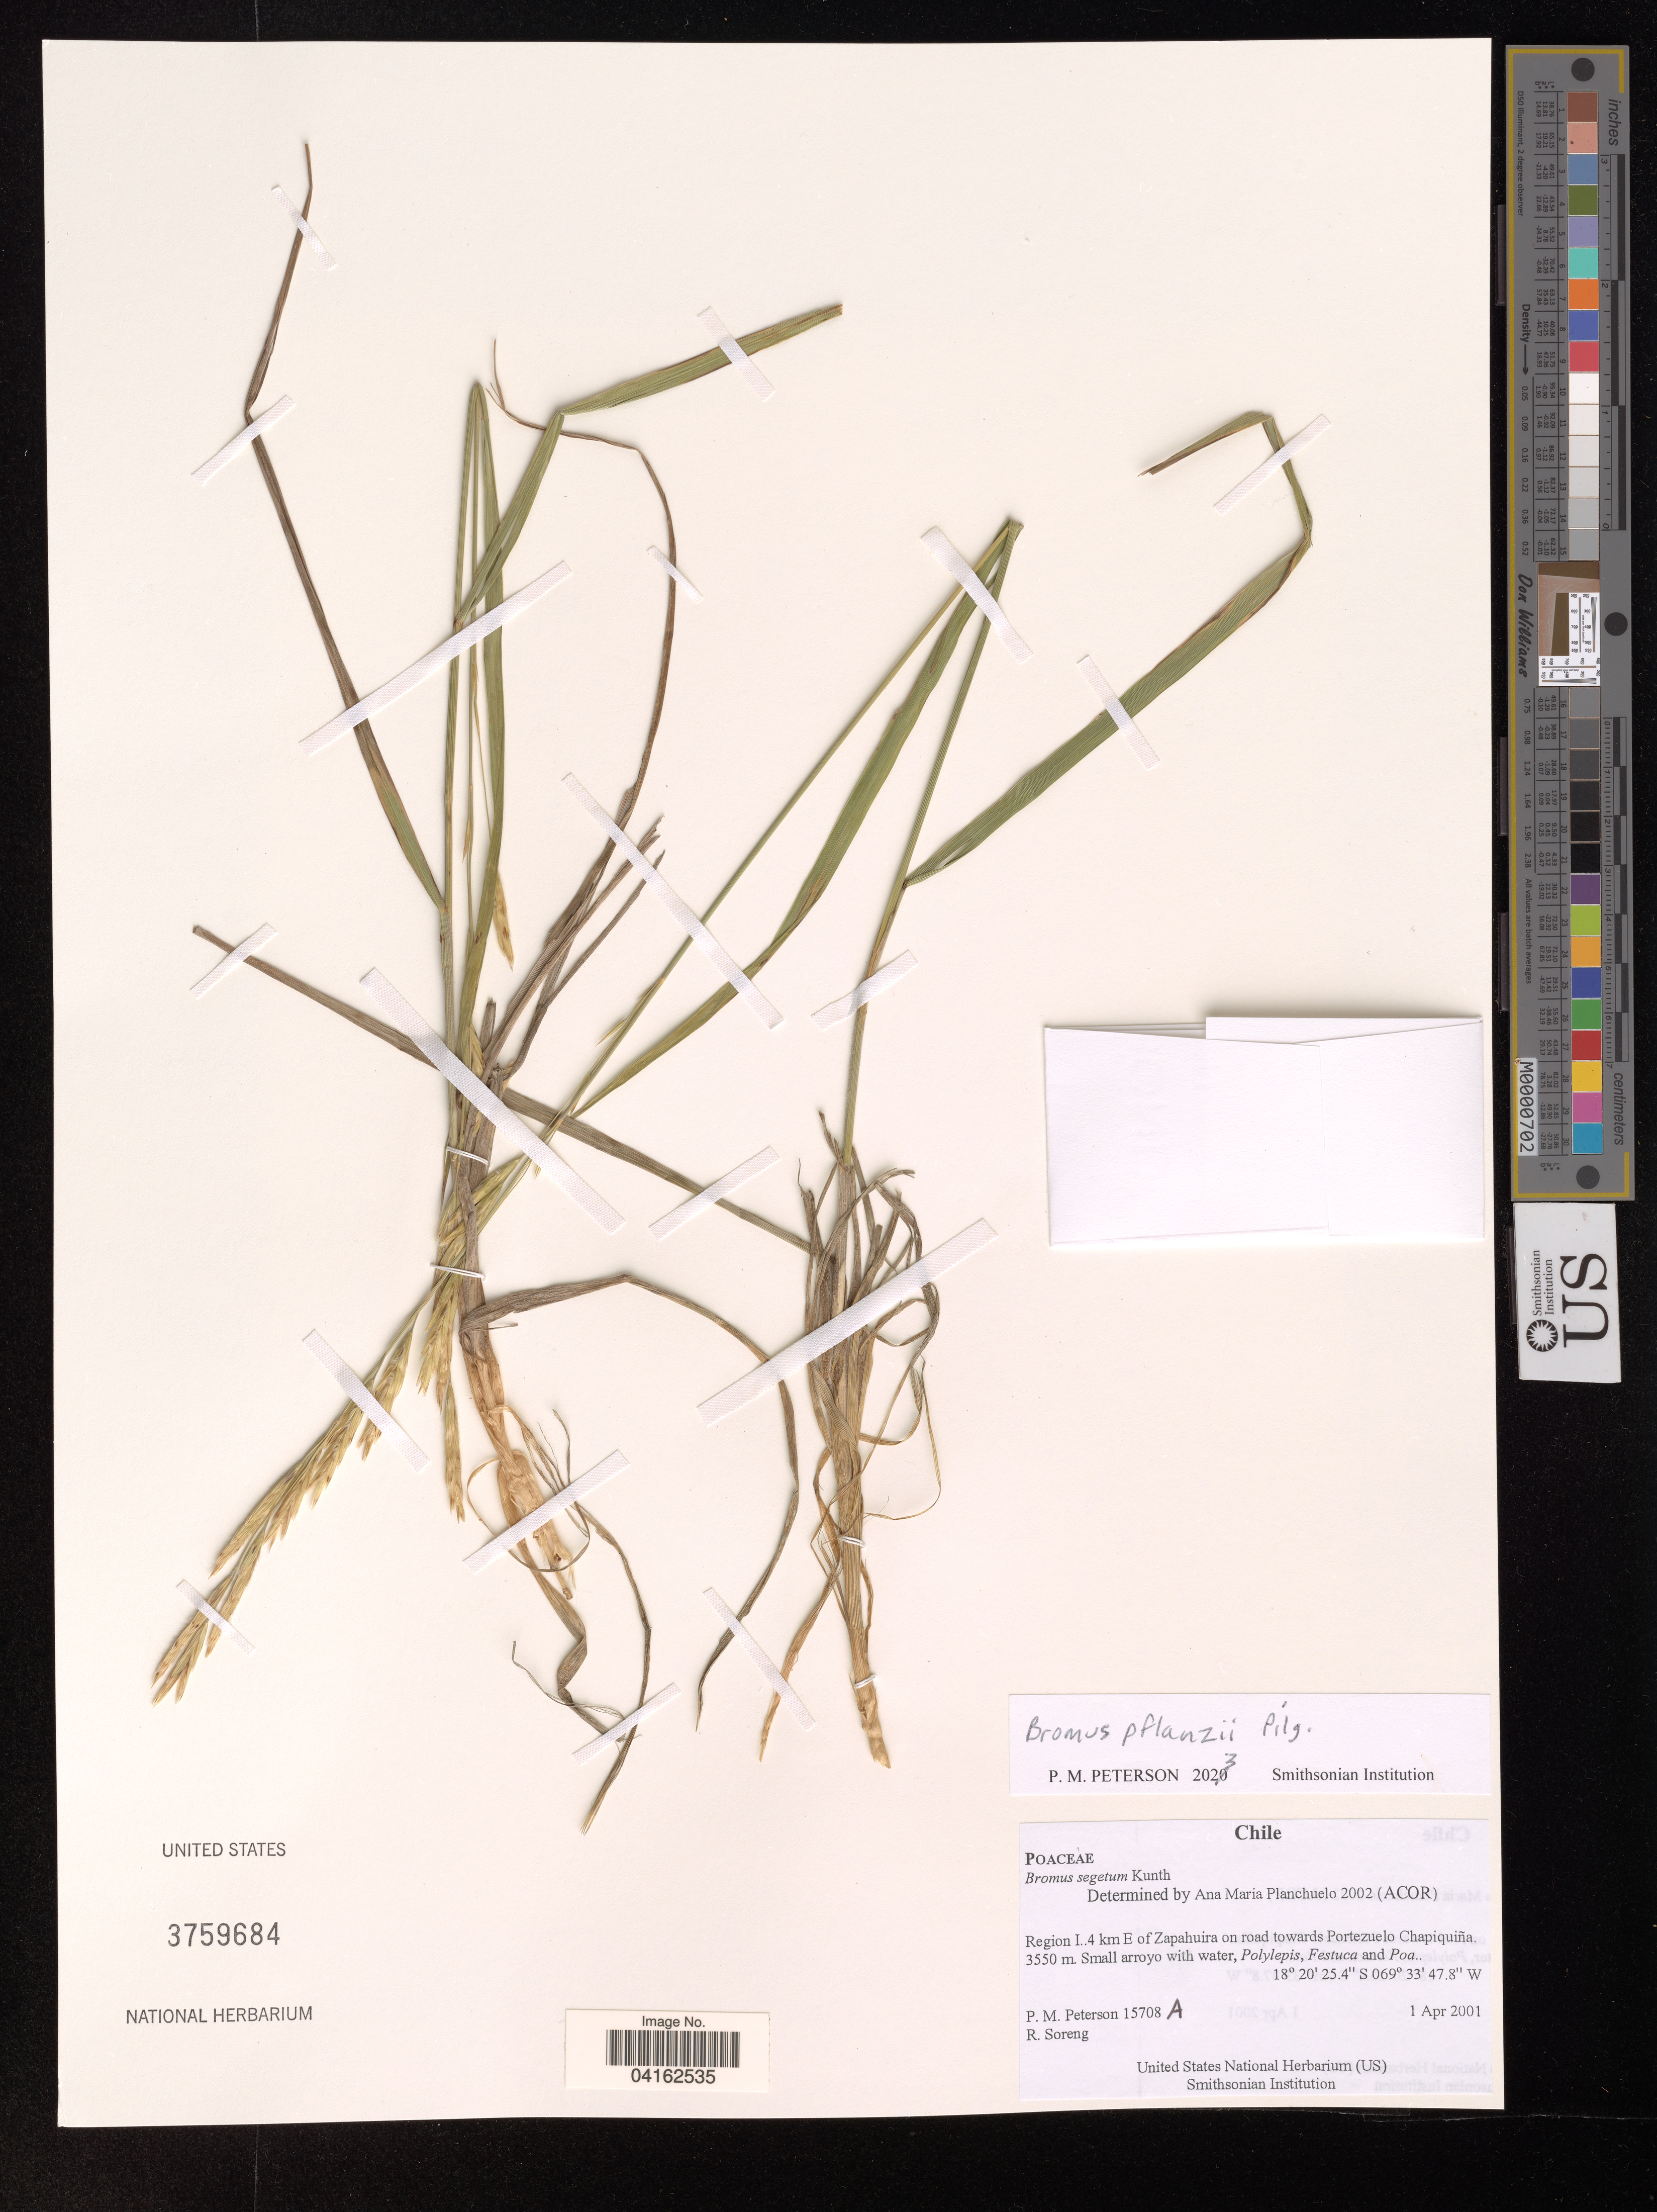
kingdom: Plantae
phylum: Tracheophyta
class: Liliopsida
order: Poales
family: Poaceae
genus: Bromus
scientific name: Bromus pflanzii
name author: Pilg.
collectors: P. M. Peterson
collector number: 15708 A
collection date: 2001-04-01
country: Chile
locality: Region I. .4 km E of Zapahuira on road towards Portezuelo Chapiquiña.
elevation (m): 3550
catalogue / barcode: US 3759684